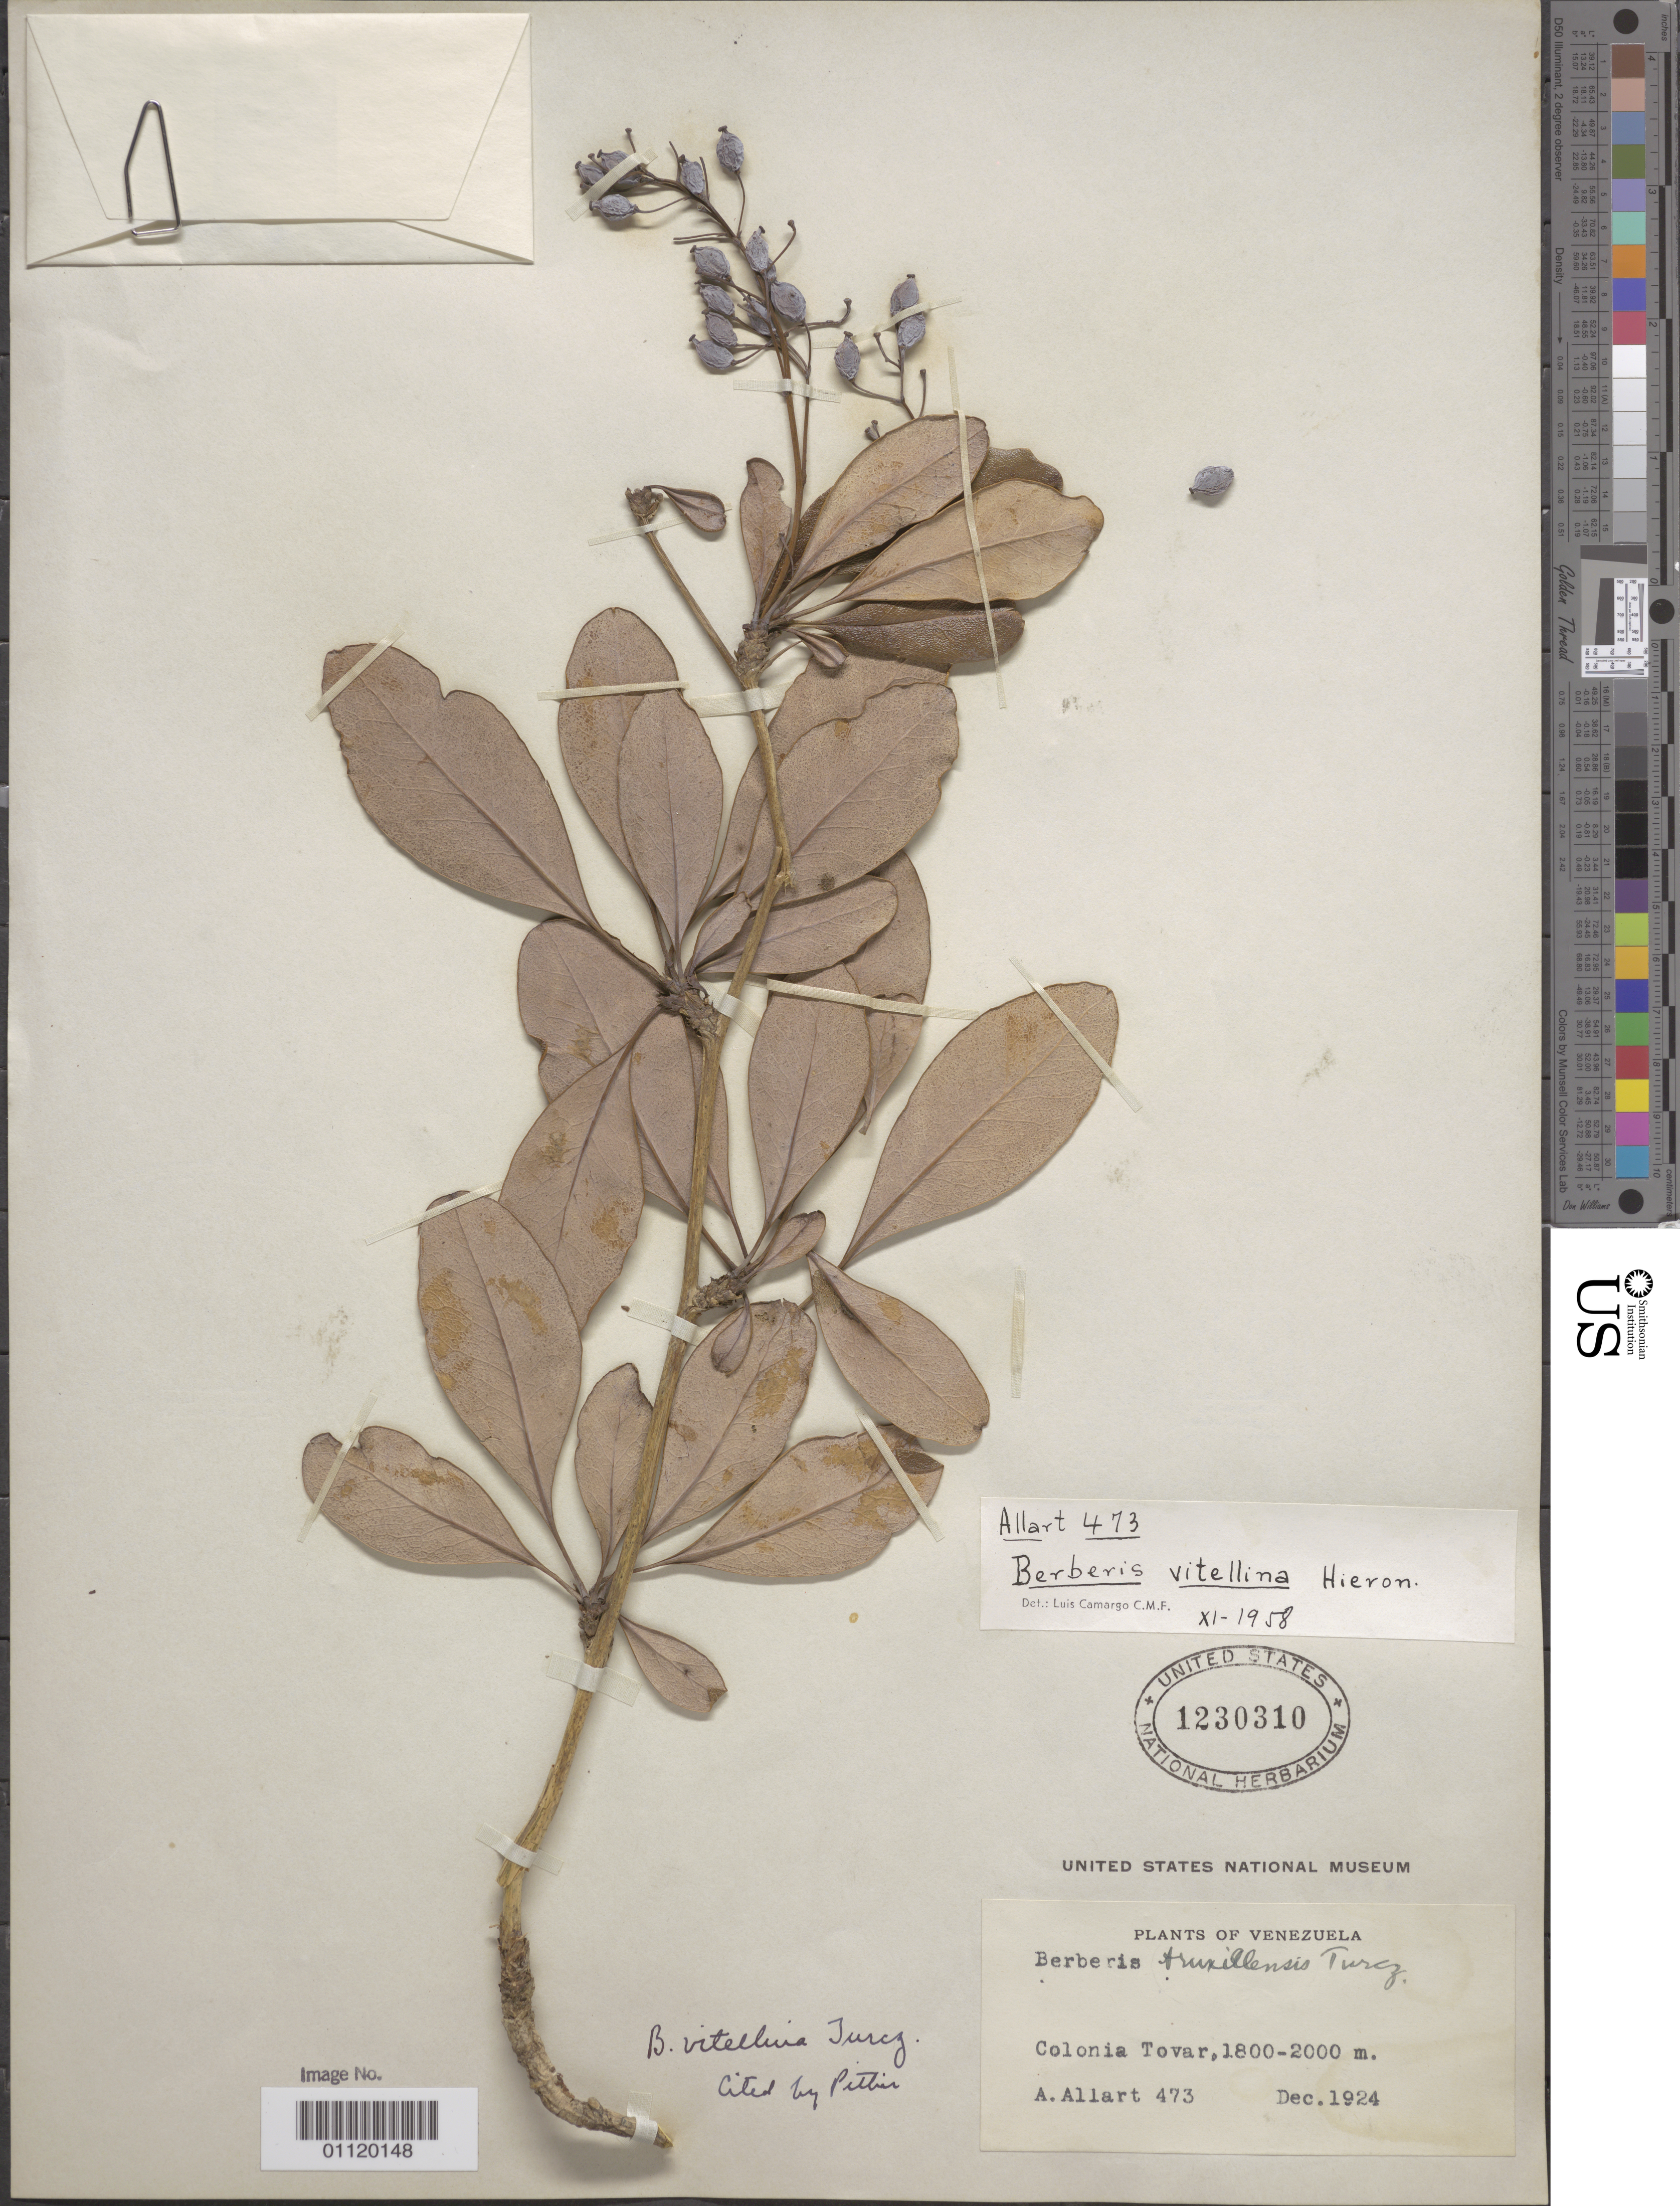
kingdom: Plantae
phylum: Tracheophyta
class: Magnoliopsida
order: Ranunculales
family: Berberidaceae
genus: Berberis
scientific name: Berberis vitellina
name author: Hieron.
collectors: A. Allart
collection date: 1924-12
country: Venezuela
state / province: Aragua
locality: Colonia Tovar Town.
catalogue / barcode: US 1230310